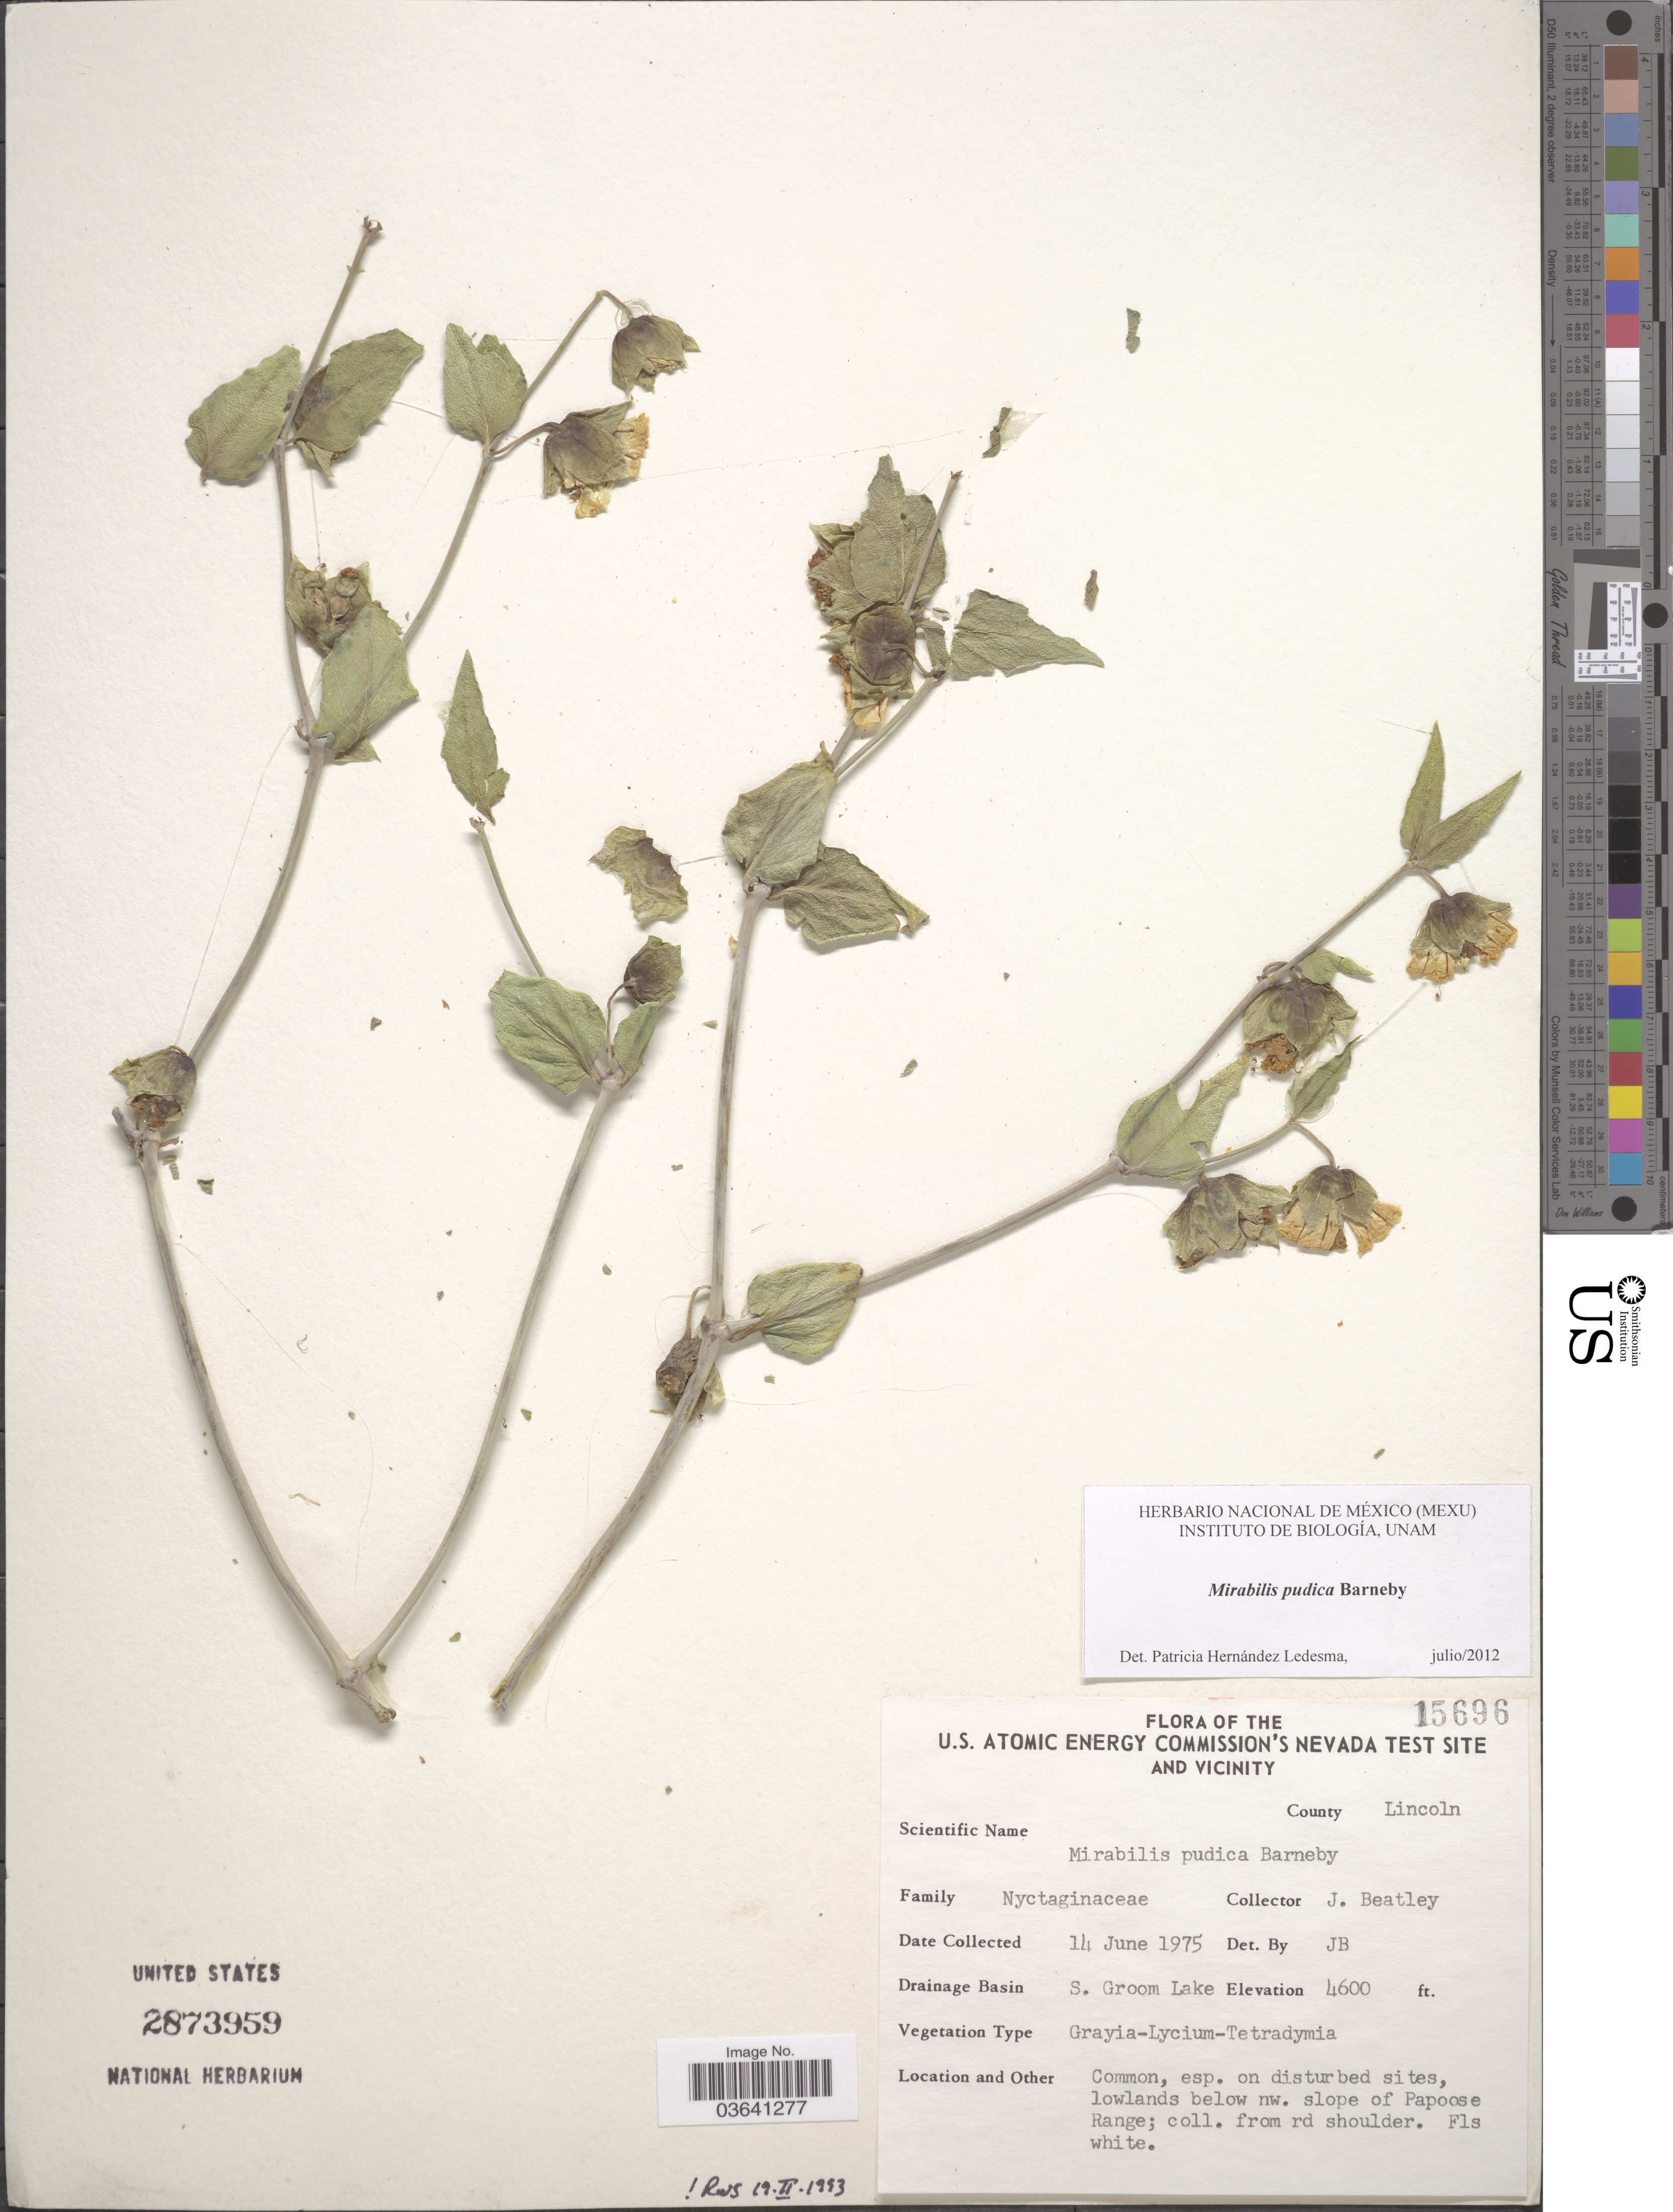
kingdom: Plantae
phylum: Tracheophyta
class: Magnoliopsida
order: Caryophyllales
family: Nyctaginaceae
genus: Mirabilis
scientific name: Mirabilis pudica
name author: Barneby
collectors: J. C. Beatley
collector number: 15696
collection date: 1975-06-14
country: United States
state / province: Nevada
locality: U.S. Atomic Energy Commission's Nevada Test Site and Vicinity. County Lincoln. Drainage Basin S. Groom Lake. Lowlands below nw. slope of Papoose Range.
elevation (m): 1402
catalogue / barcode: US 2873959